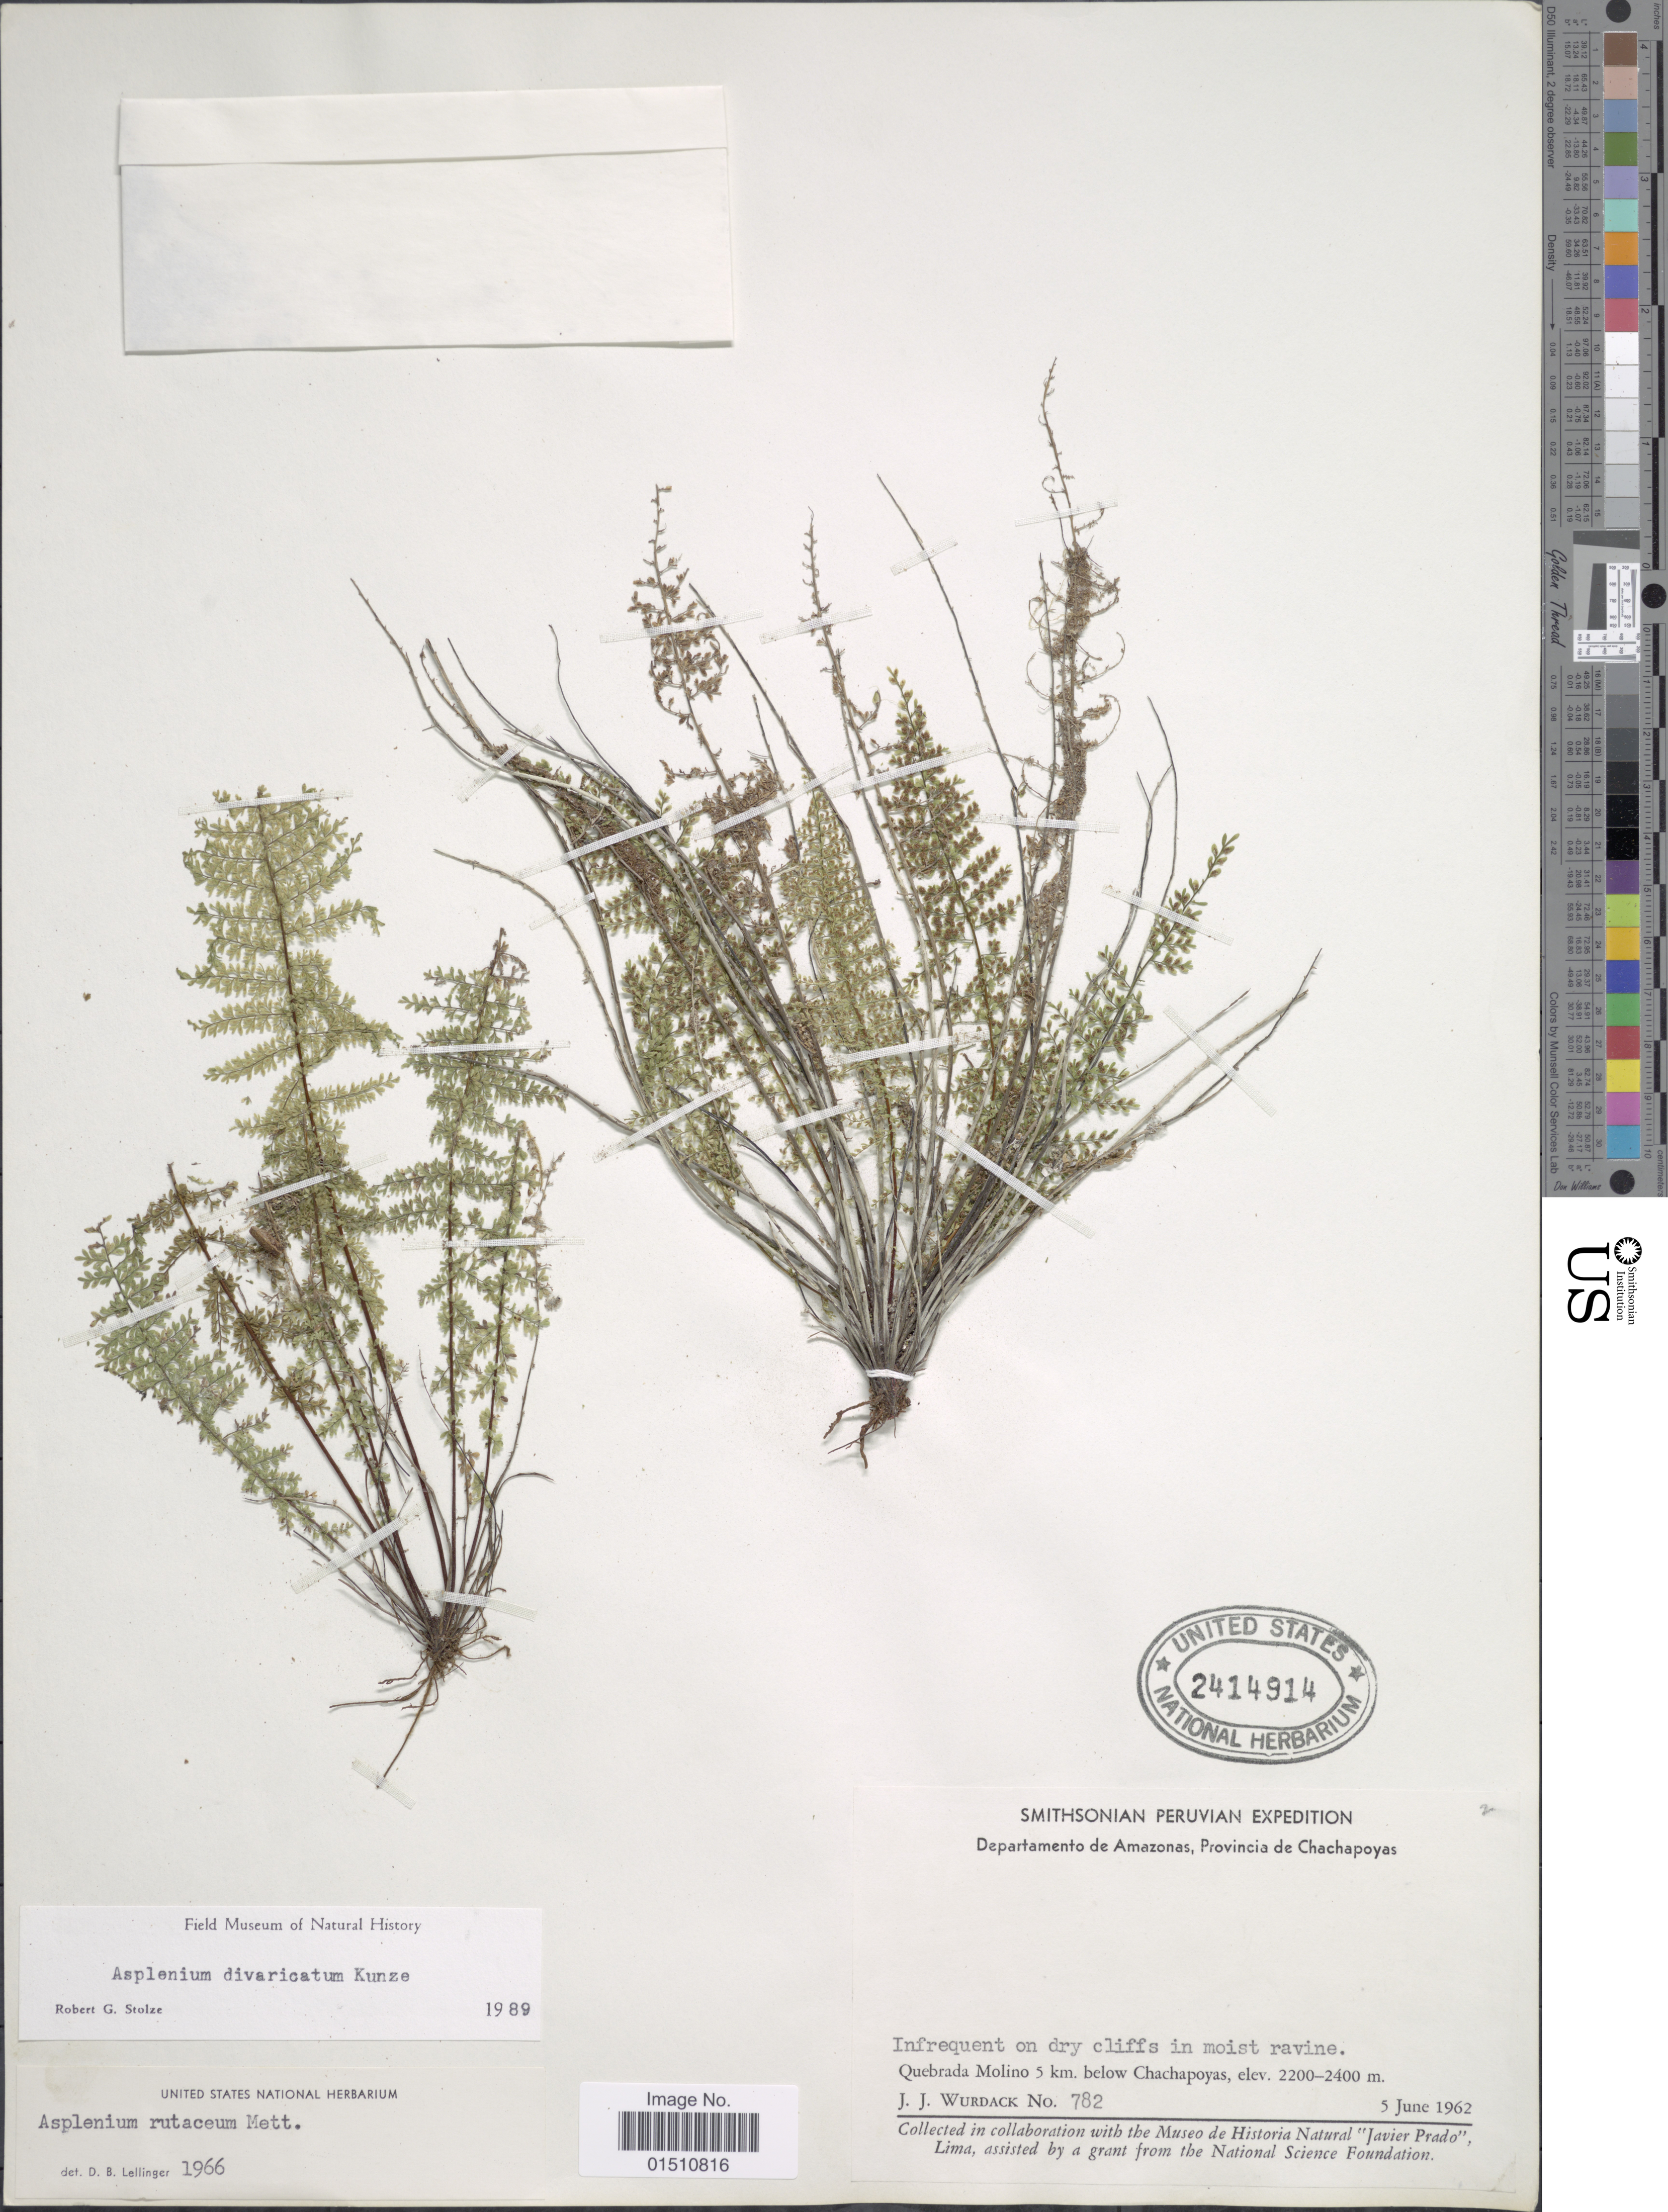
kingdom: Plantae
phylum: Tracheophyta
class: Polypodiopsida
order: Polypodiales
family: Aspleniaceae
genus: Asplenium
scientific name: Asplenium divaricatum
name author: Kunze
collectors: J. J. Wurdack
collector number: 782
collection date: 1962-06-05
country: Peru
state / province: Amazonas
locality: Peru, Departmento de Amazonas, Provincia de Chachapoyas, Quebrada Molino 5 km. below Chachapoyas.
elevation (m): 2200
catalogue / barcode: US 2414914